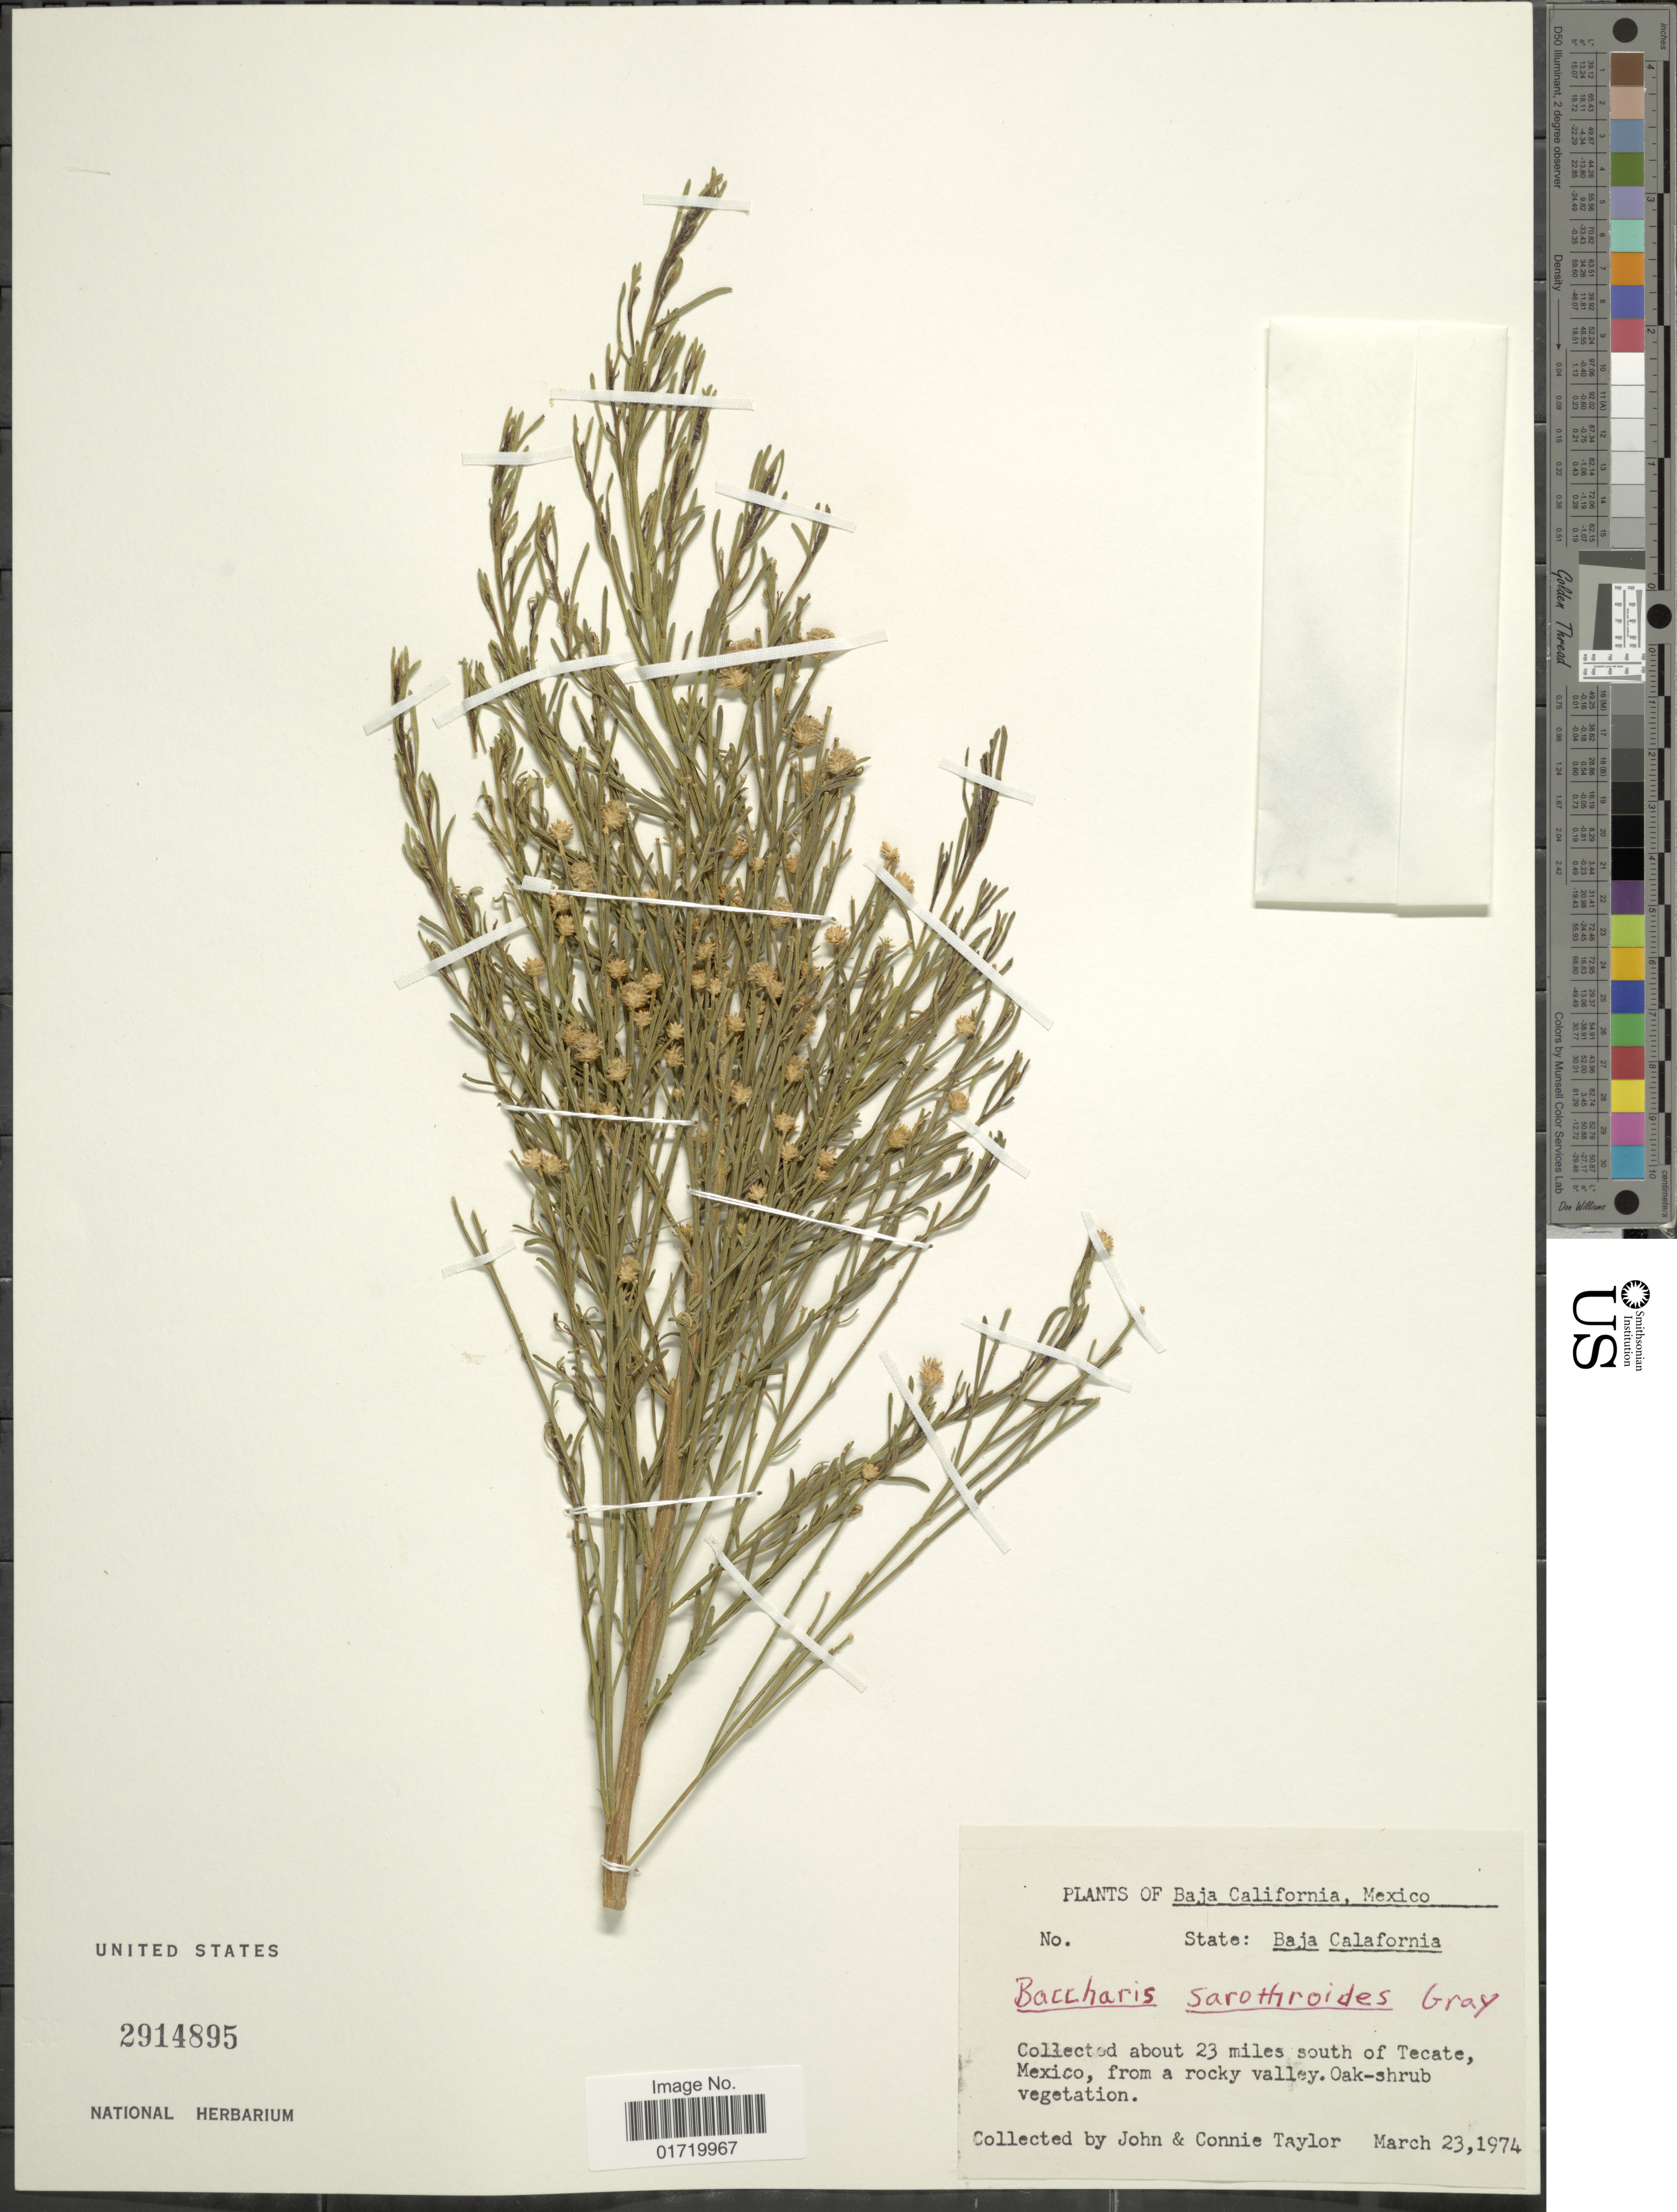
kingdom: Plantae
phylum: Tracheophyta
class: Magnoliopsida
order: Asterales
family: Asteraceae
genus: Baccharis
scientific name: Baccharis sarothroides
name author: A. Gray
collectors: J. Taylor & C. Taylor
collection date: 1974-03-23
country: Mexico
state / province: Baja California Sur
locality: State Baja California, 23 miles south of Tecate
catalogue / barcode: US 2914895